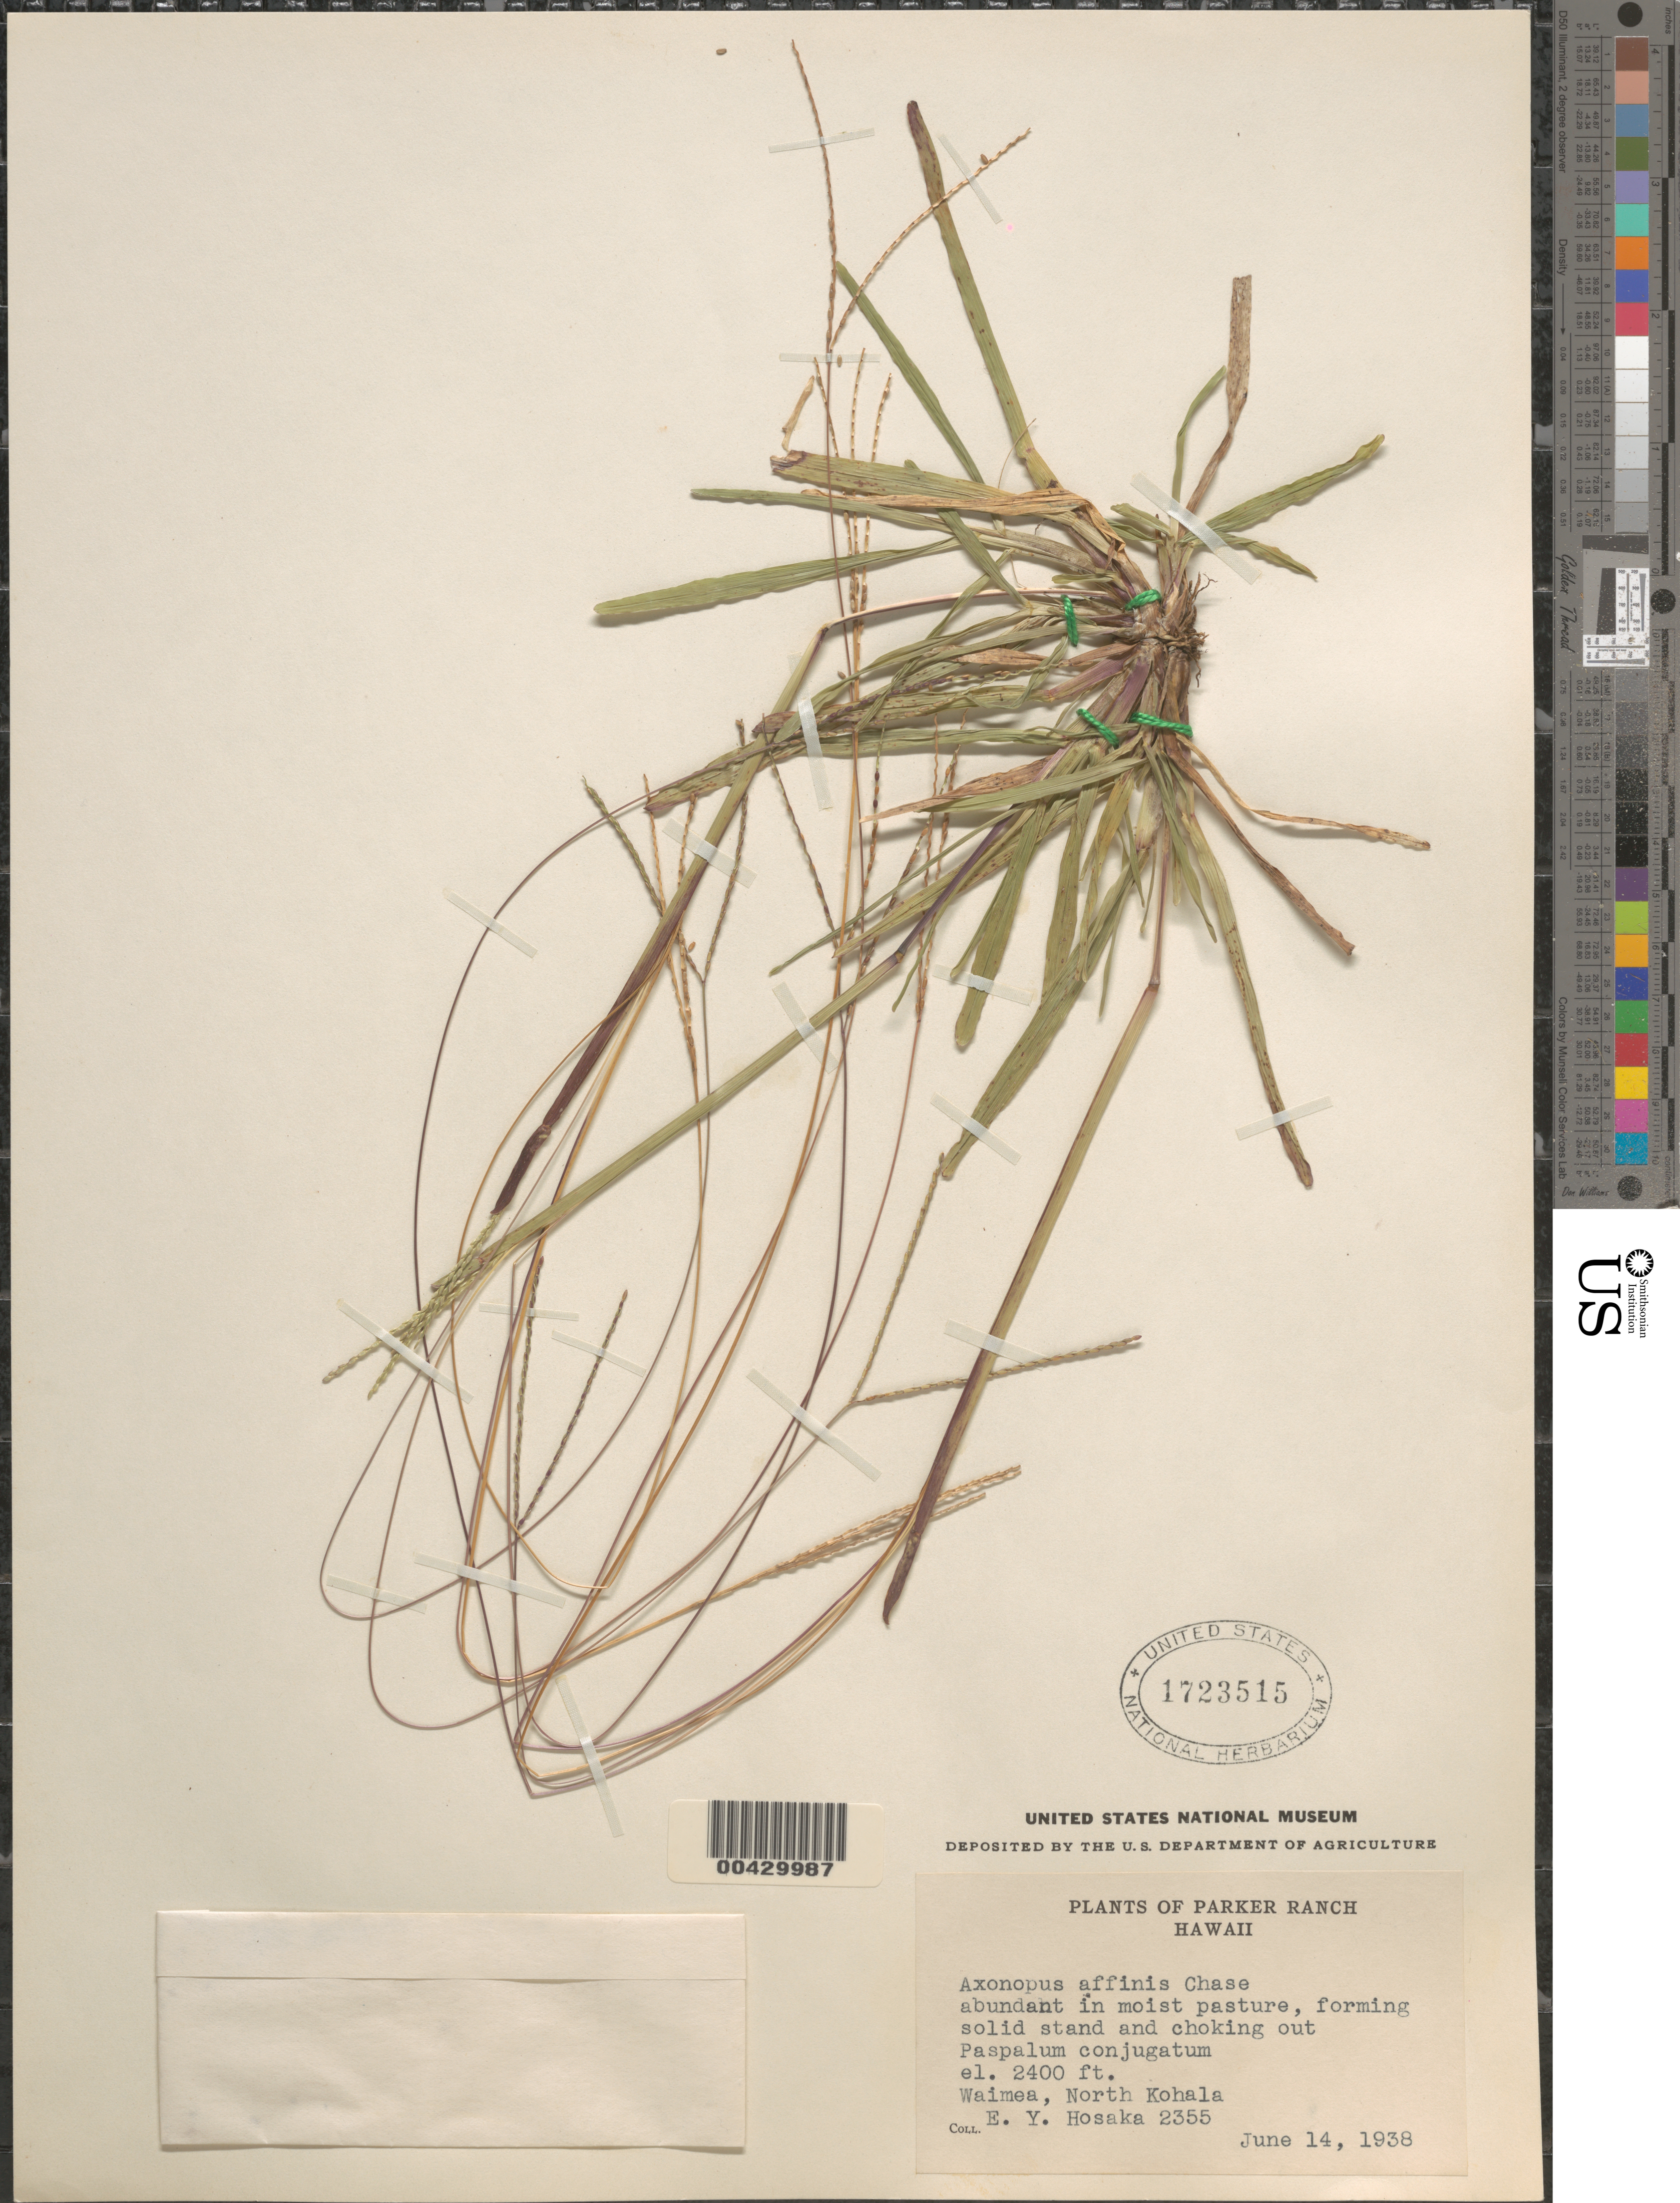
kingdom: Plantae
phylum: Tracheophyta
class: Liliopsida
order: Poales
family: Poaceae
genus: Axonopus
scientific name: Axonopus fissifolius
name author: (Raddi) Kuhlm.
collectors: E. Y. Hosaka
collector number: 2355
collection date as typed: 14 Jun 1938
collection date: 1938-06-14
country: United States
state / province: Hawaii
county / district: Hawaii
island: Hawaii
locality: Waimea, North Kohala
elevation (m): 732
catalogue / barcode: US 1723515